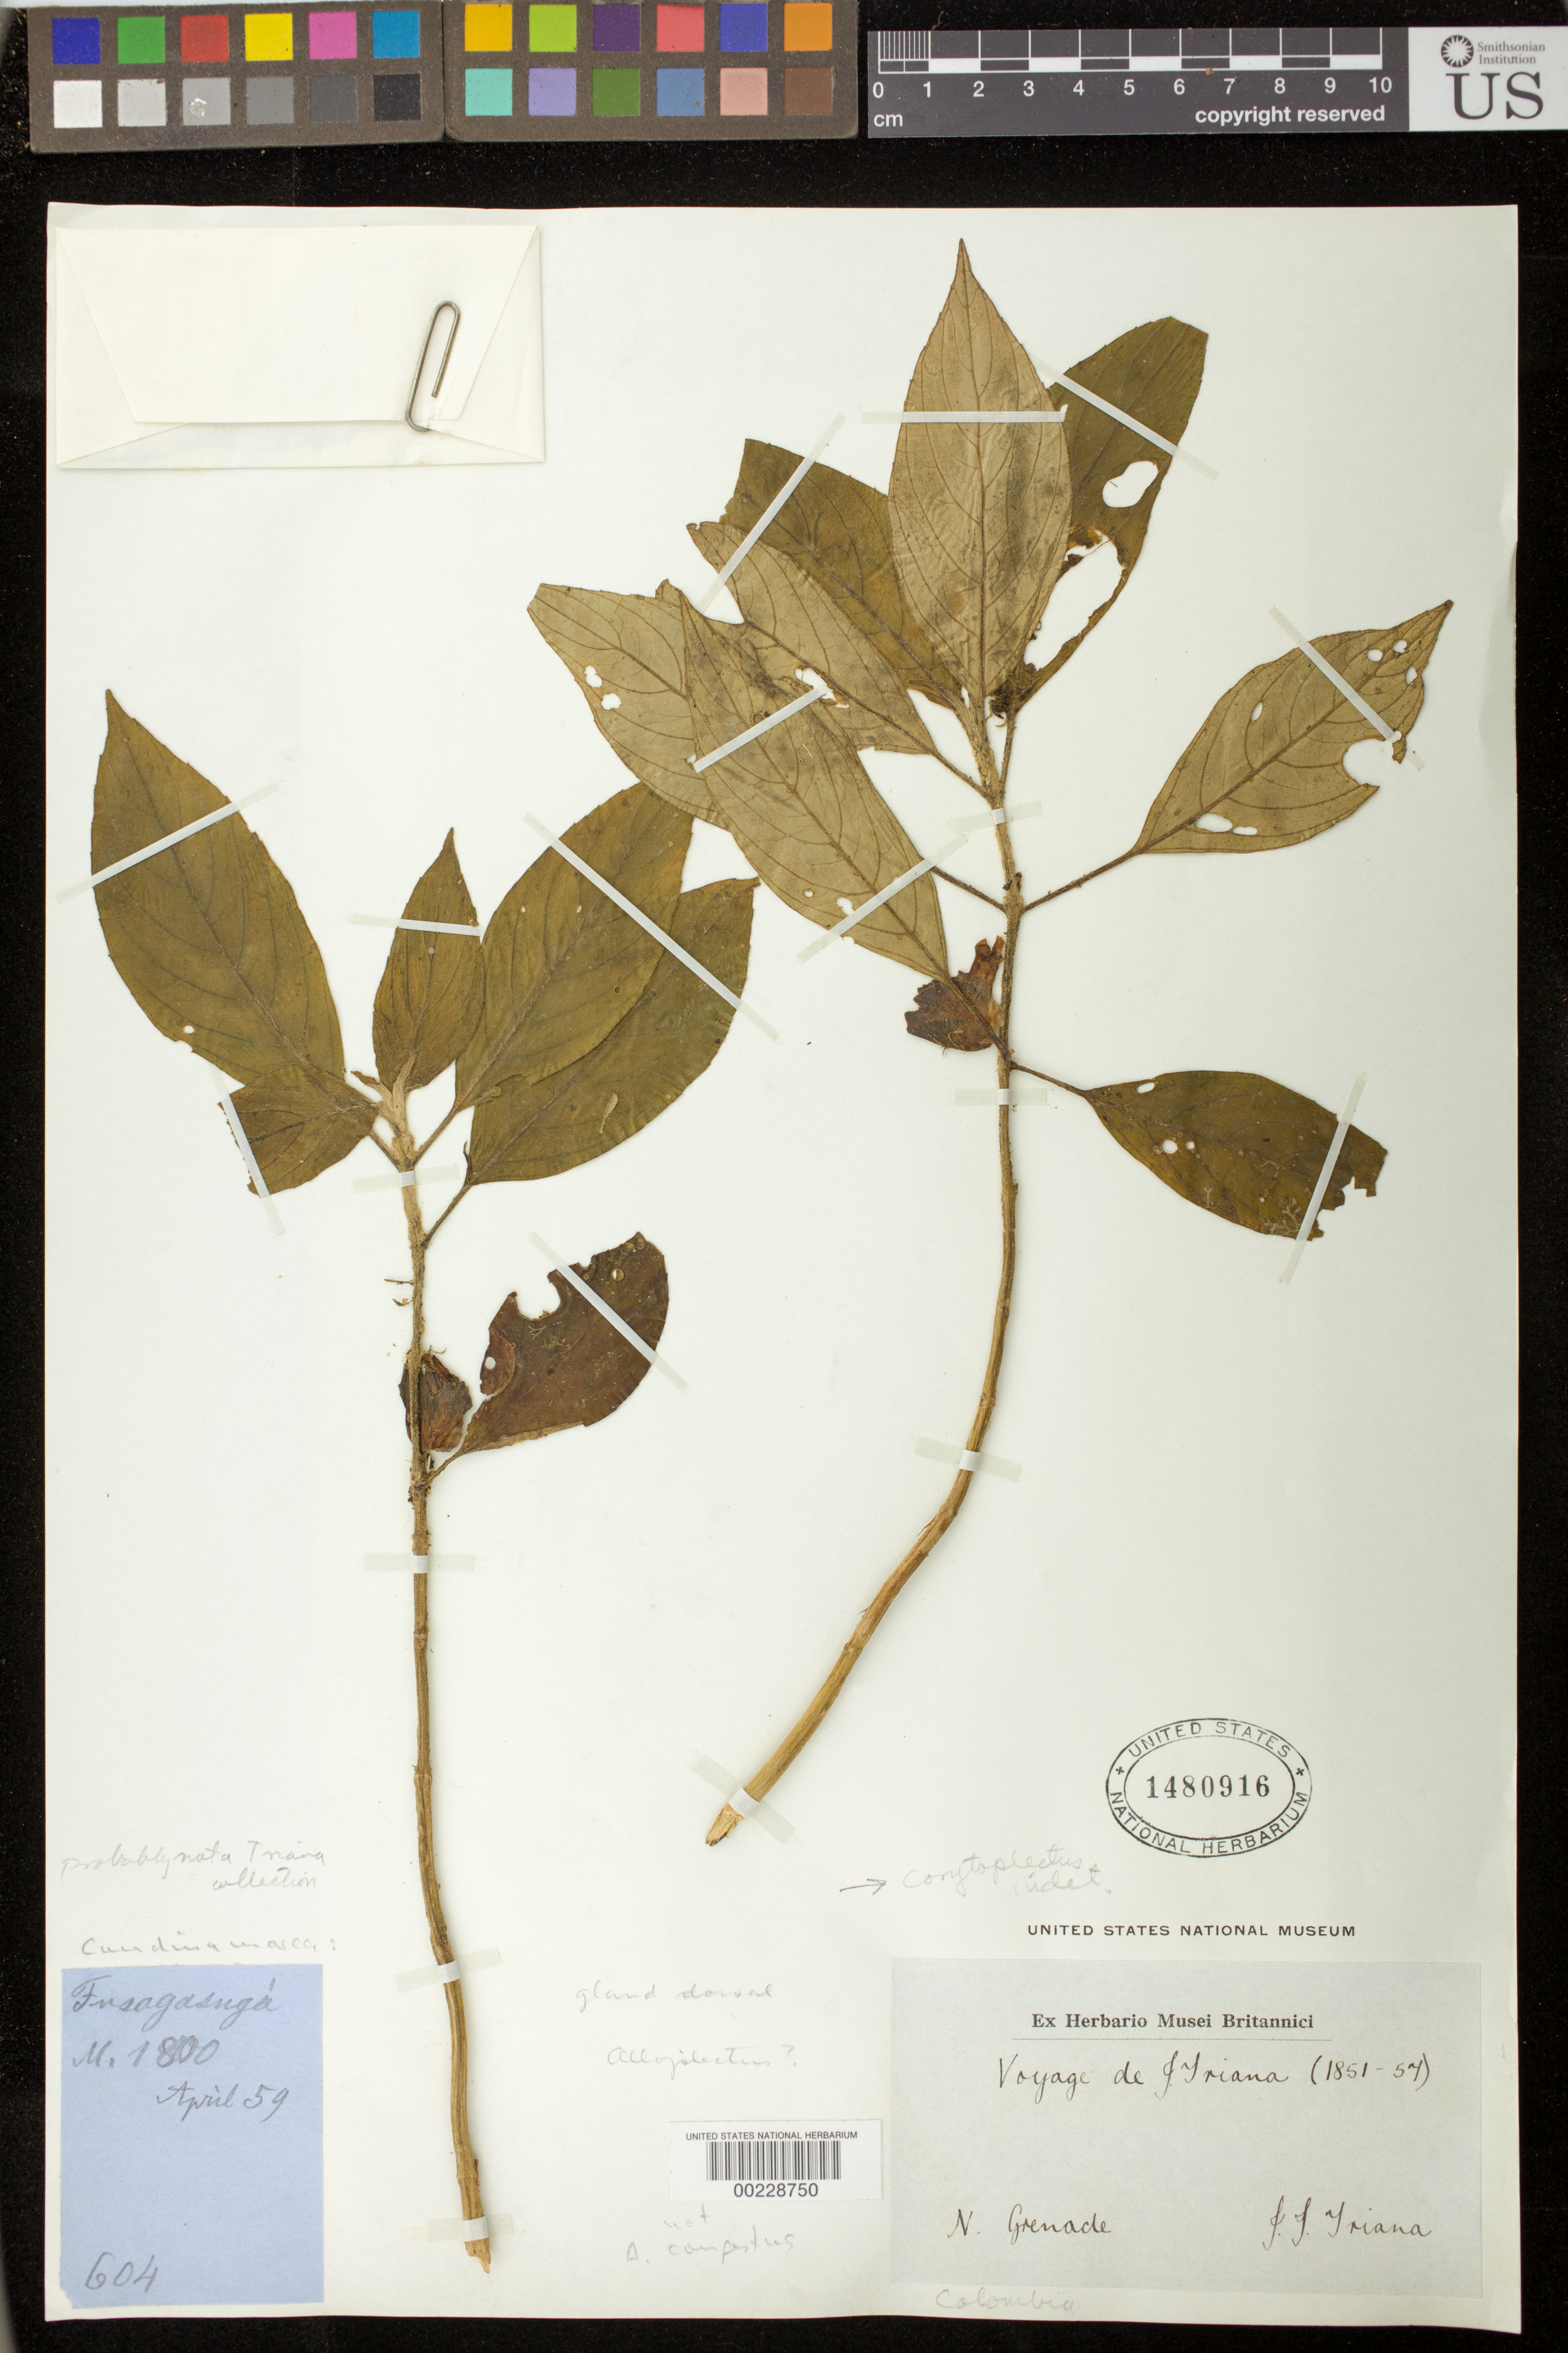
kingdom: Plantae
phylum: Tracheophyta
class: Magnoliopsida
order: Lamiales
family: Gesneriaceae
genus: Corytoplectus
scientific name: Corytoplectus sp.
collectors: J. J. Triana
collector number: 604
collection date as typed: Apr 1859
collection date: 1859-04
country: Colombia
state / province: Cundinamarca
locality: N Grenade, Fusagasugá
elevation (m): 1800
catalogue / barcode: US 1480916